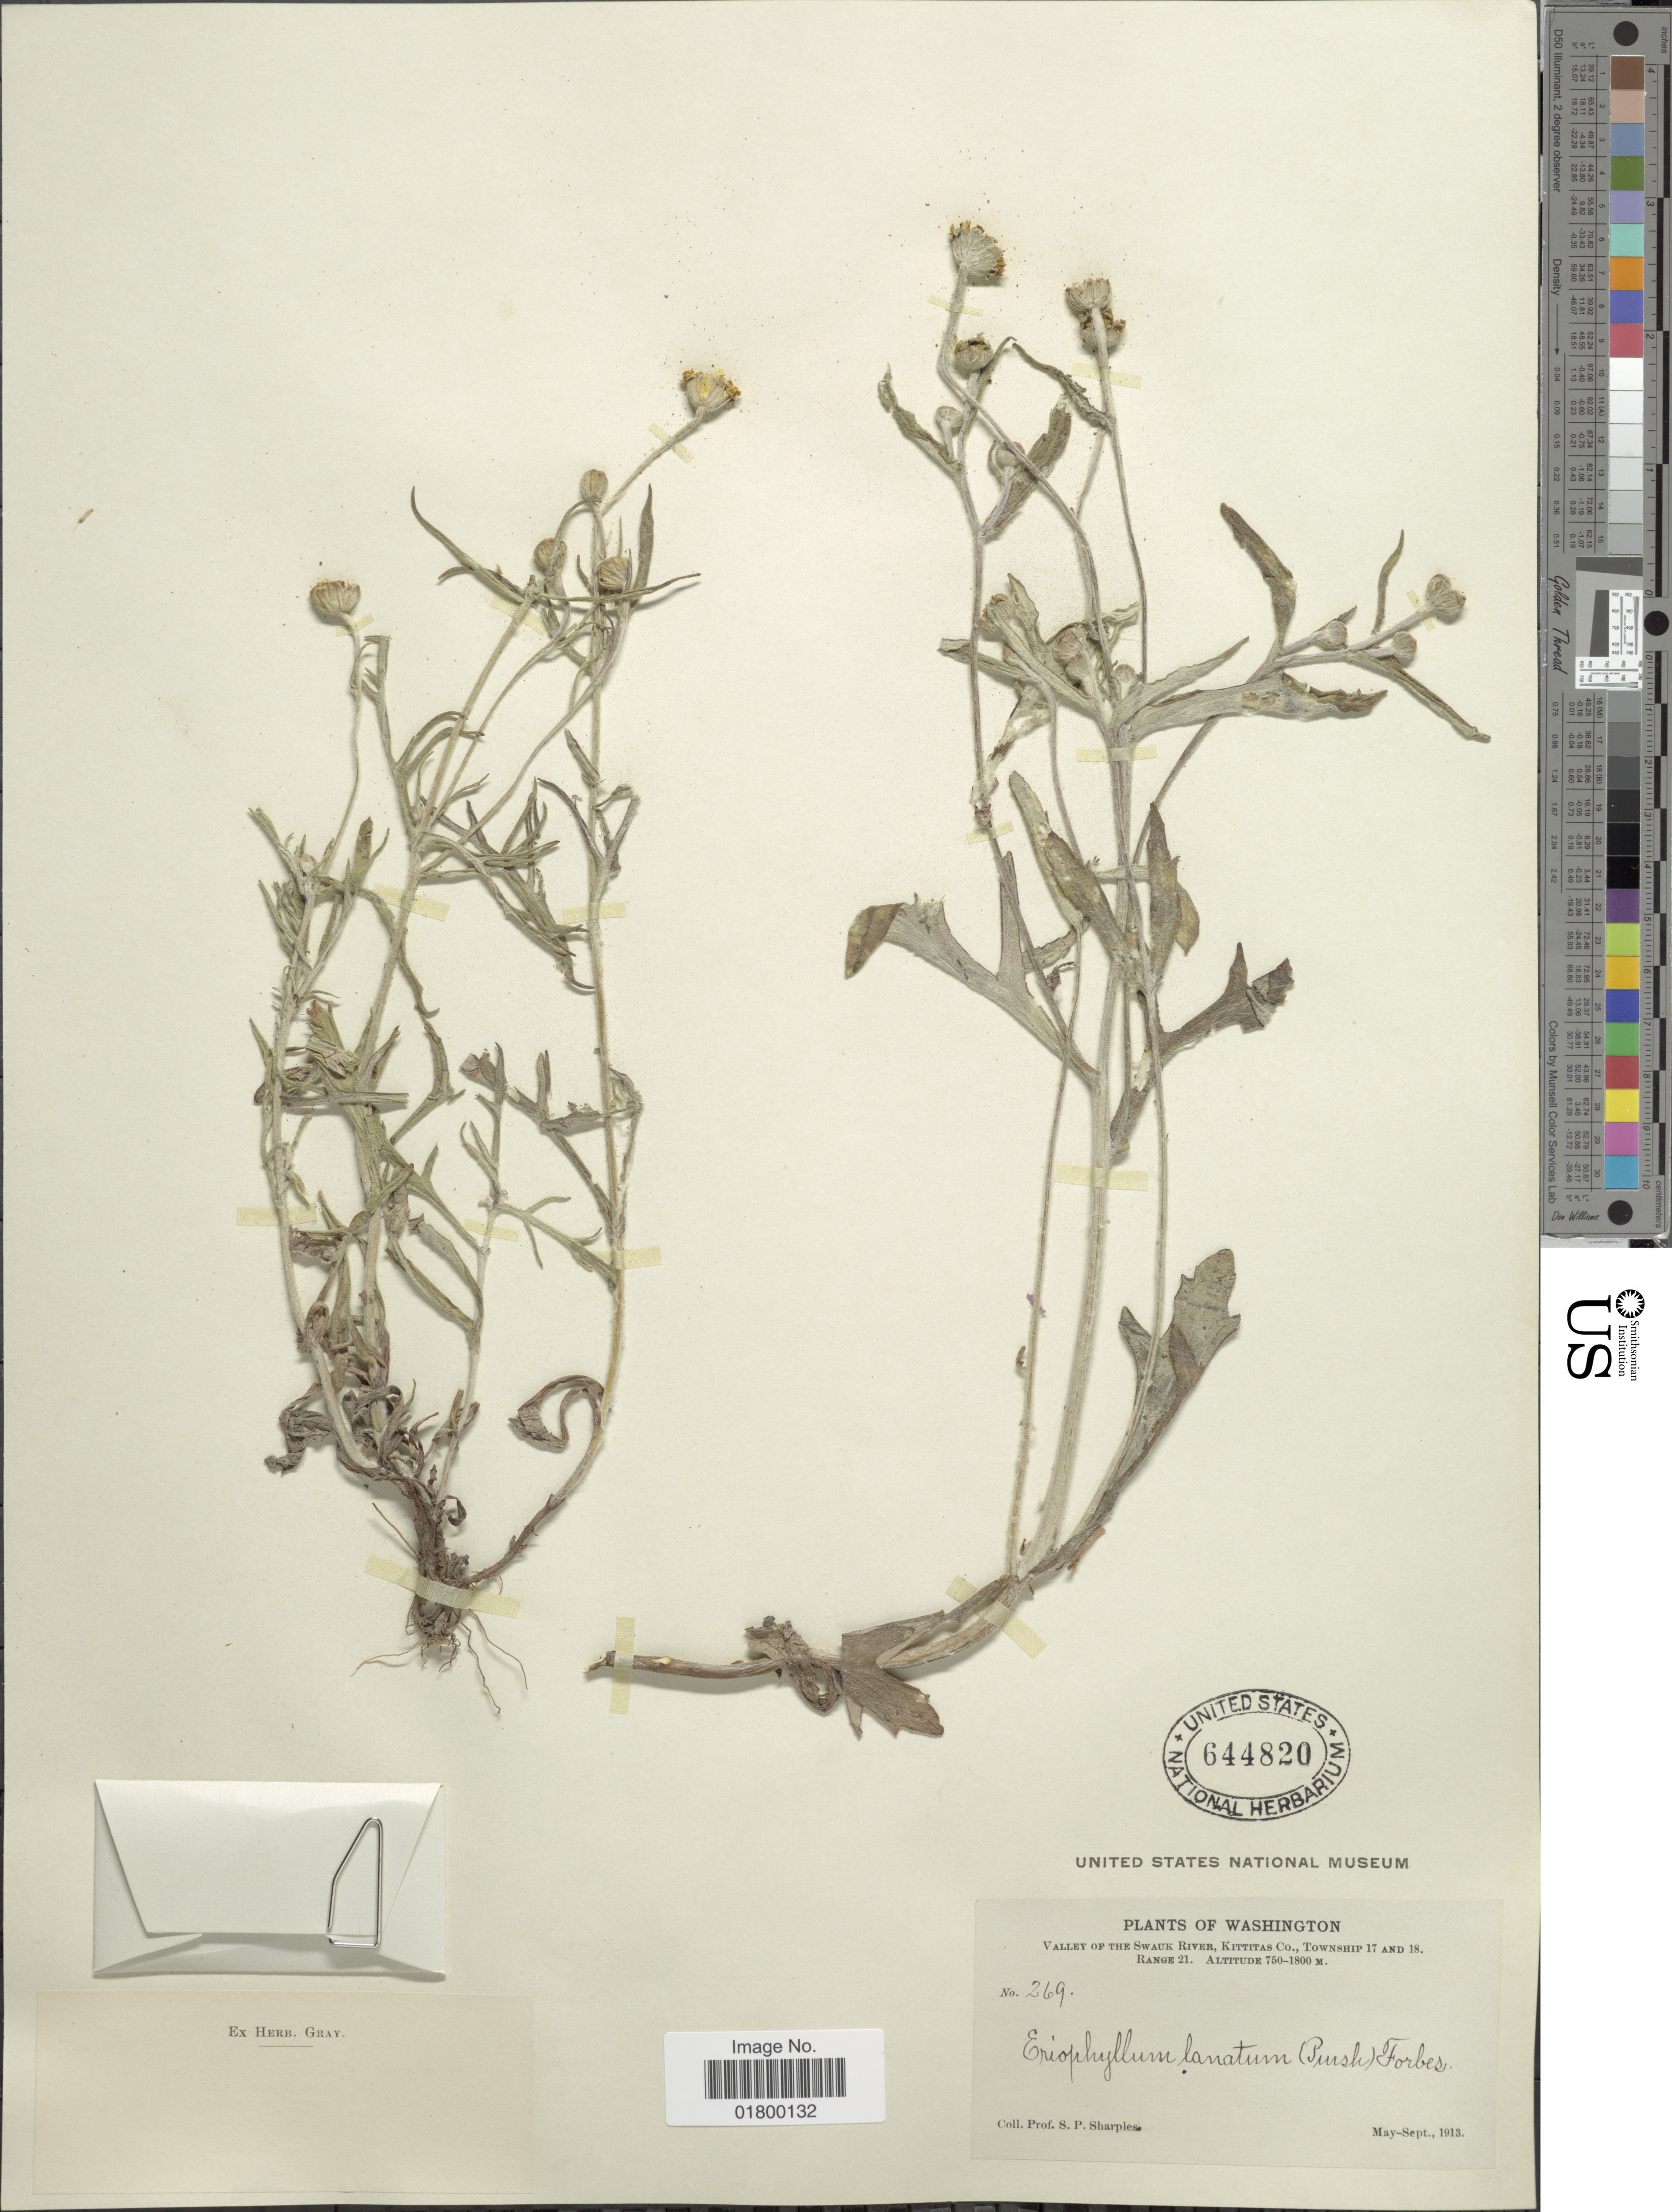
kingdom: Plantae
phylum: Tracheophyta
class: Magnoliopsida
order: Asterales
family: Asteraceae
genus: Eriophyllum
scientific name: Eriophyllum lanatum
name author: (Pursh) J. Forbes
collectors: S. Sharples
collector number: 269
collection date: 1913-05/1913-09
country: United States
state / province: Washington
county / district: Kittitas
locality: Valley of the Swauk River, Kittitas Co., Township 17 and 18, Range 21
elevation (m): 750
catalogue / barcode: US 644820